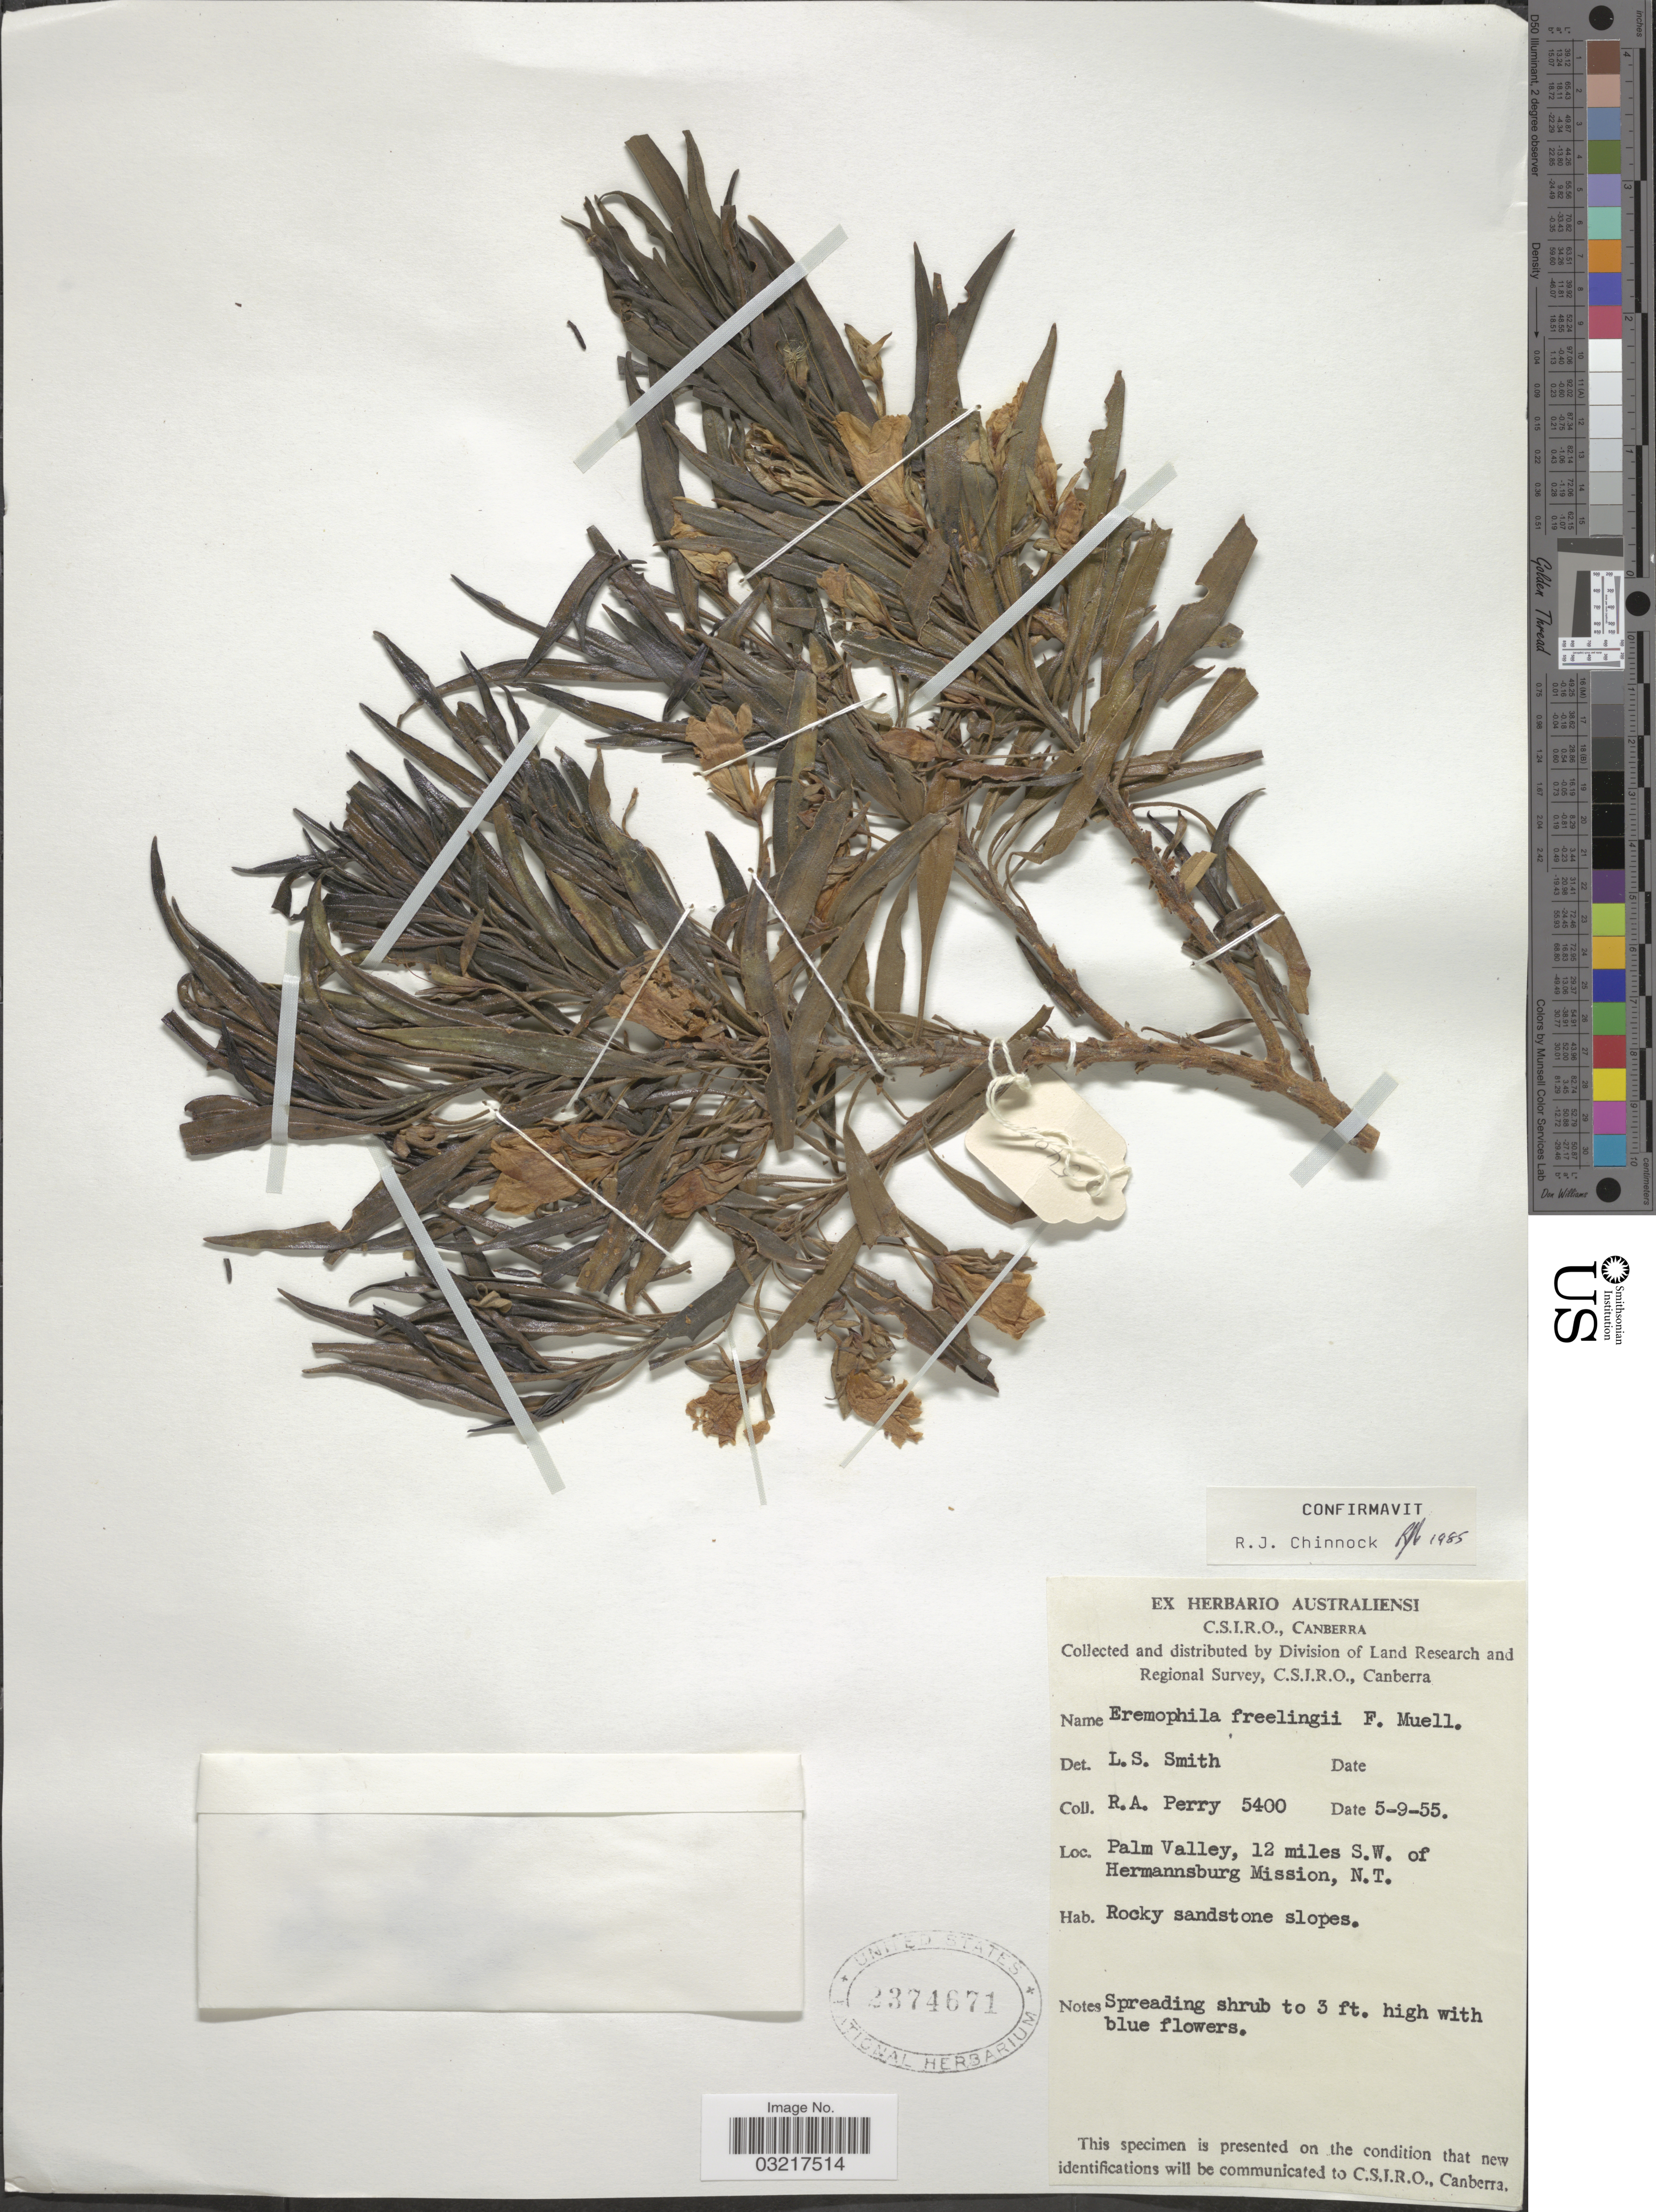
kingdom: Plantae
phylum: Tracheophyta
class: Magnoliopsida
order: Lamiales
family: Scrophulariaceae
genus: Eremophila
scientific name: Eremophila freelingii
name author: F. Muell.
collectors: Perry, R. A.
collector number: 5400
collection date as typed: Transcribed d/m/y: 5/9/55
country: Australia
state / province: Northern Territory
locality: Palm Valley, 12 miles S.W. of Hermannsburg Mission, N.T.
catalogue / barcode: US 2374671